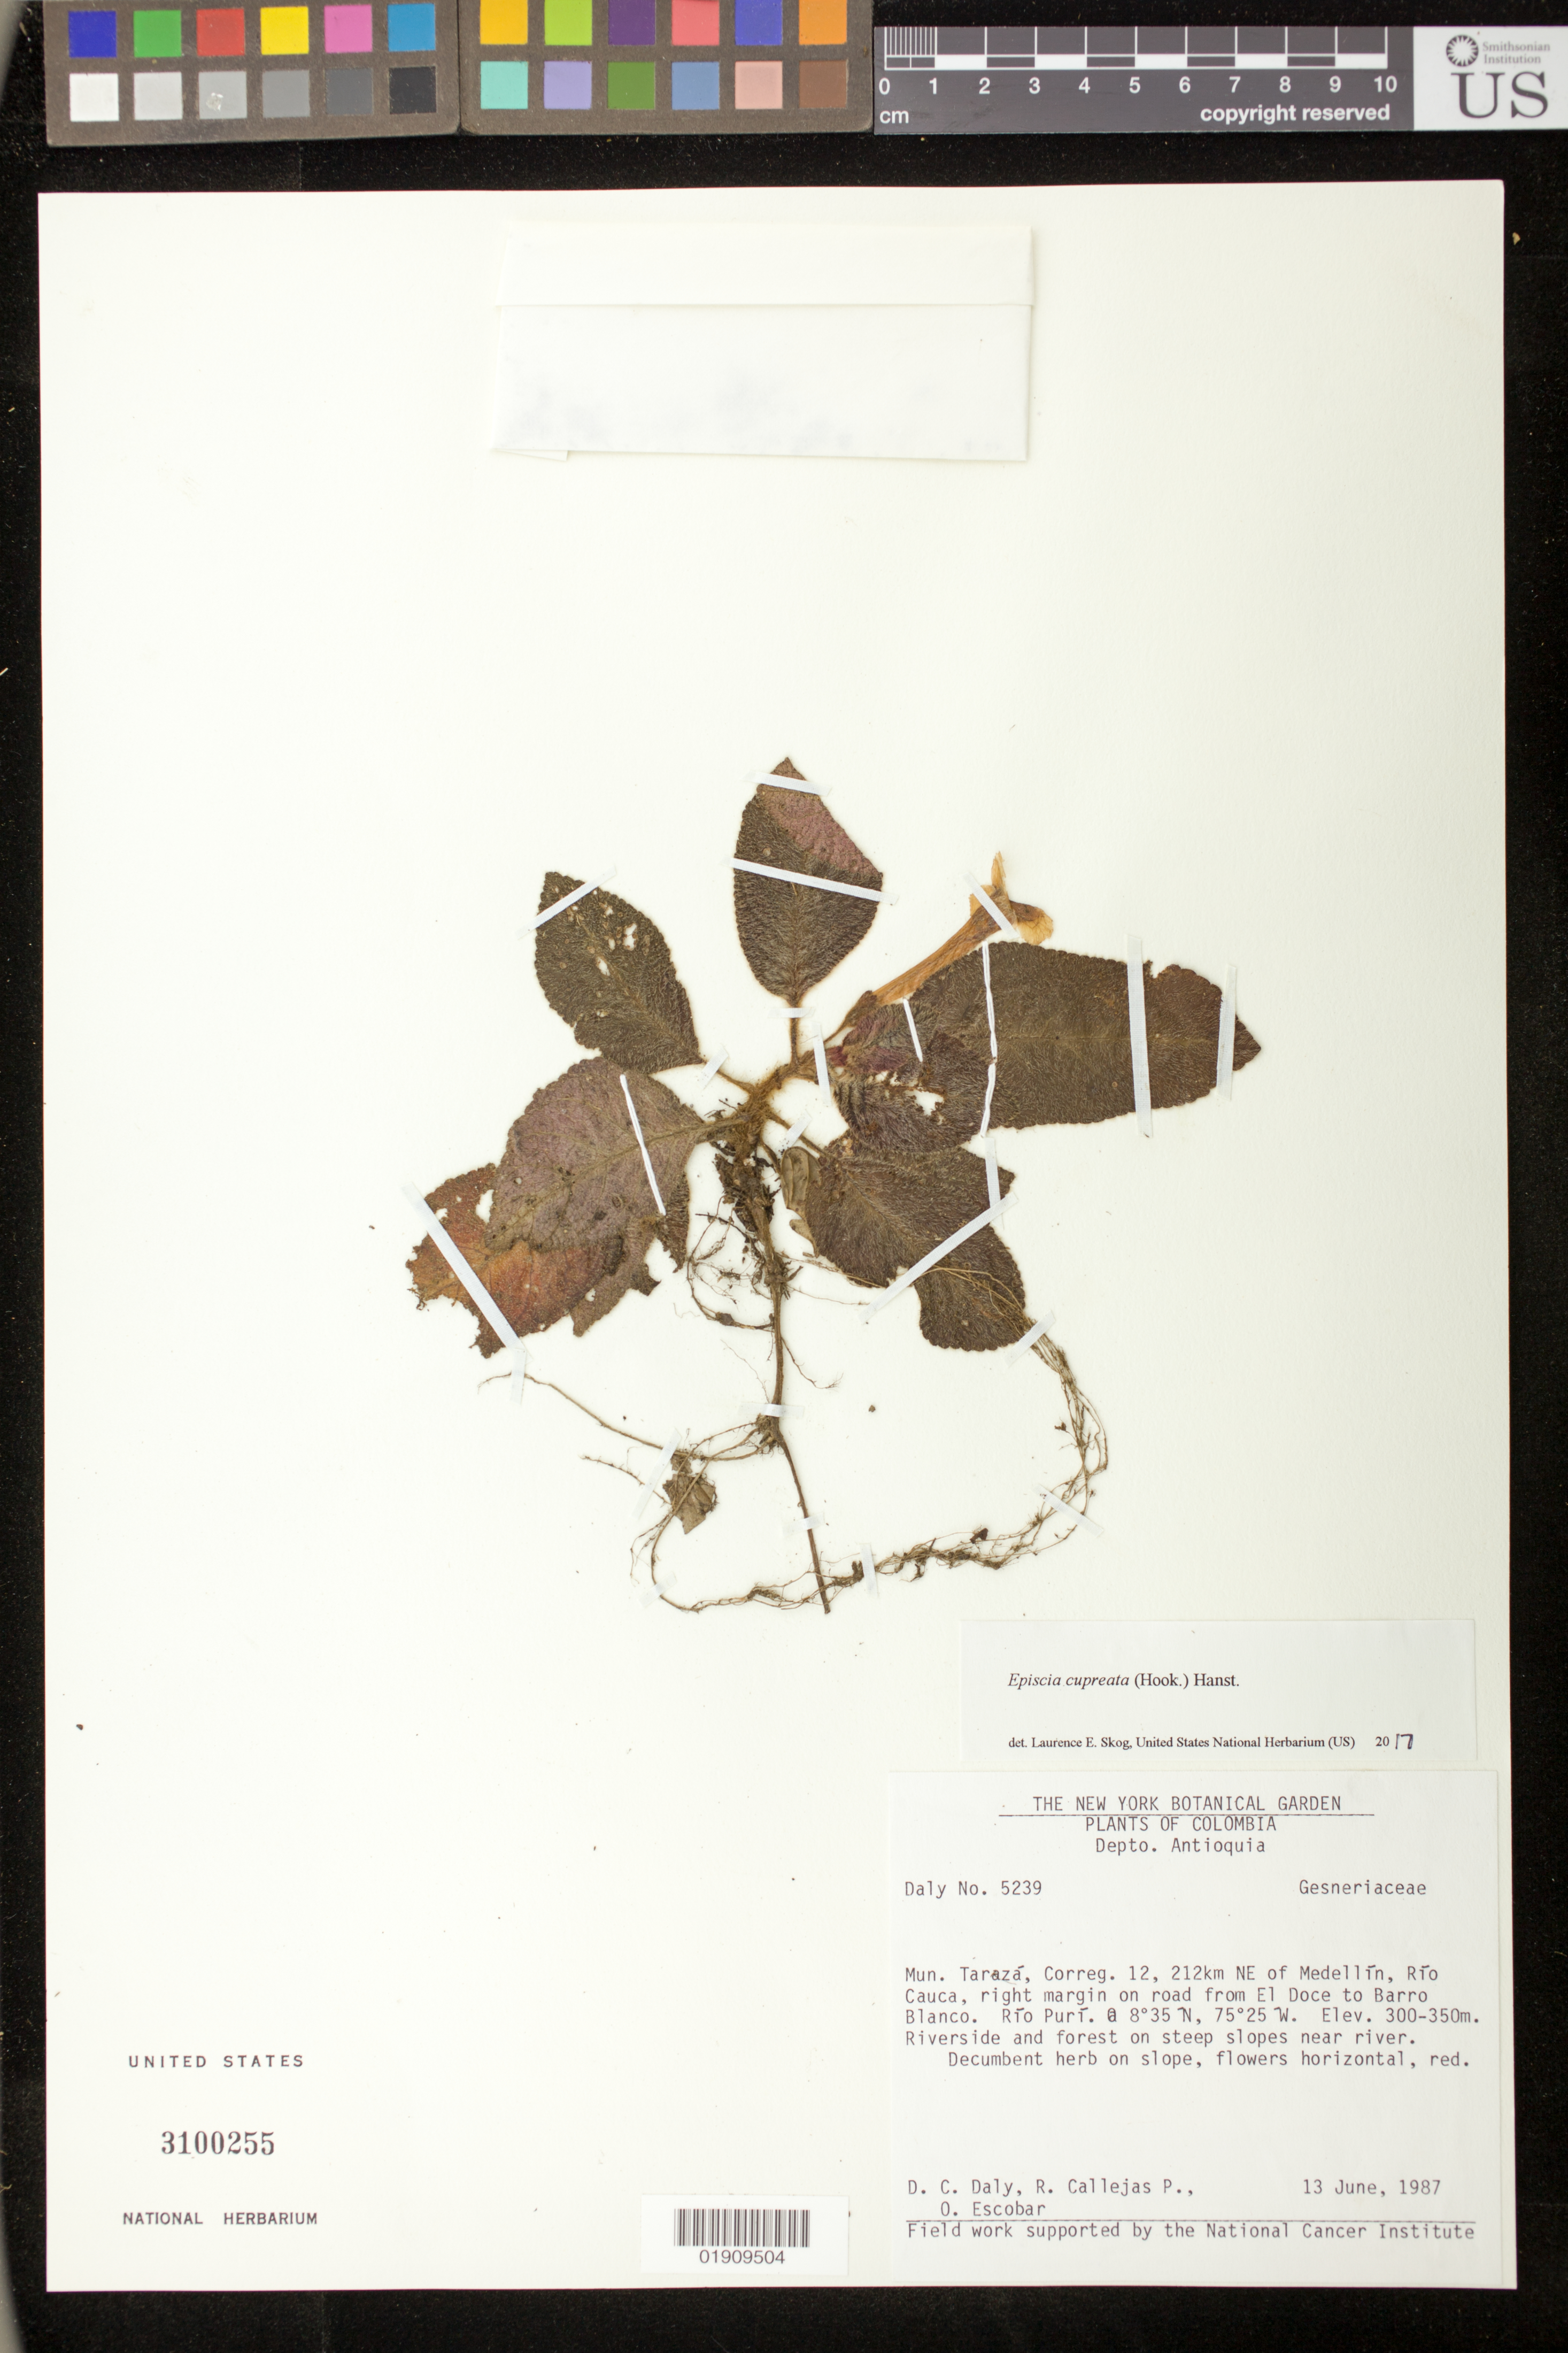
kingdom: Plantae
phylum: Tracheophyta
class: Magnoliopsida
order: Lamiales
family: Gesneriaceae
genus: Episcia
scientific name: Episcia cupreata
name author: (Hook.) Hanst.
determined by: Skog, Laurence E.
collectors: D. C. Daly, R. Callejas & O. Escobar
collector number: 5239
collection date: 1987-06-13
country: Colombia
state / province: Antioquia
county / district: Taraza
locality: Correg. 12, 212 km NE of Medellin, Rio Cauca, right margin on road from El Doce to Barro Blanco. Rio Puri.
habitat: Riverside and forest on steep slopes near river.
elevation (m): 300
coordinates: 8 35 N, 75 25 W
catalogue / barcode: US 3100255